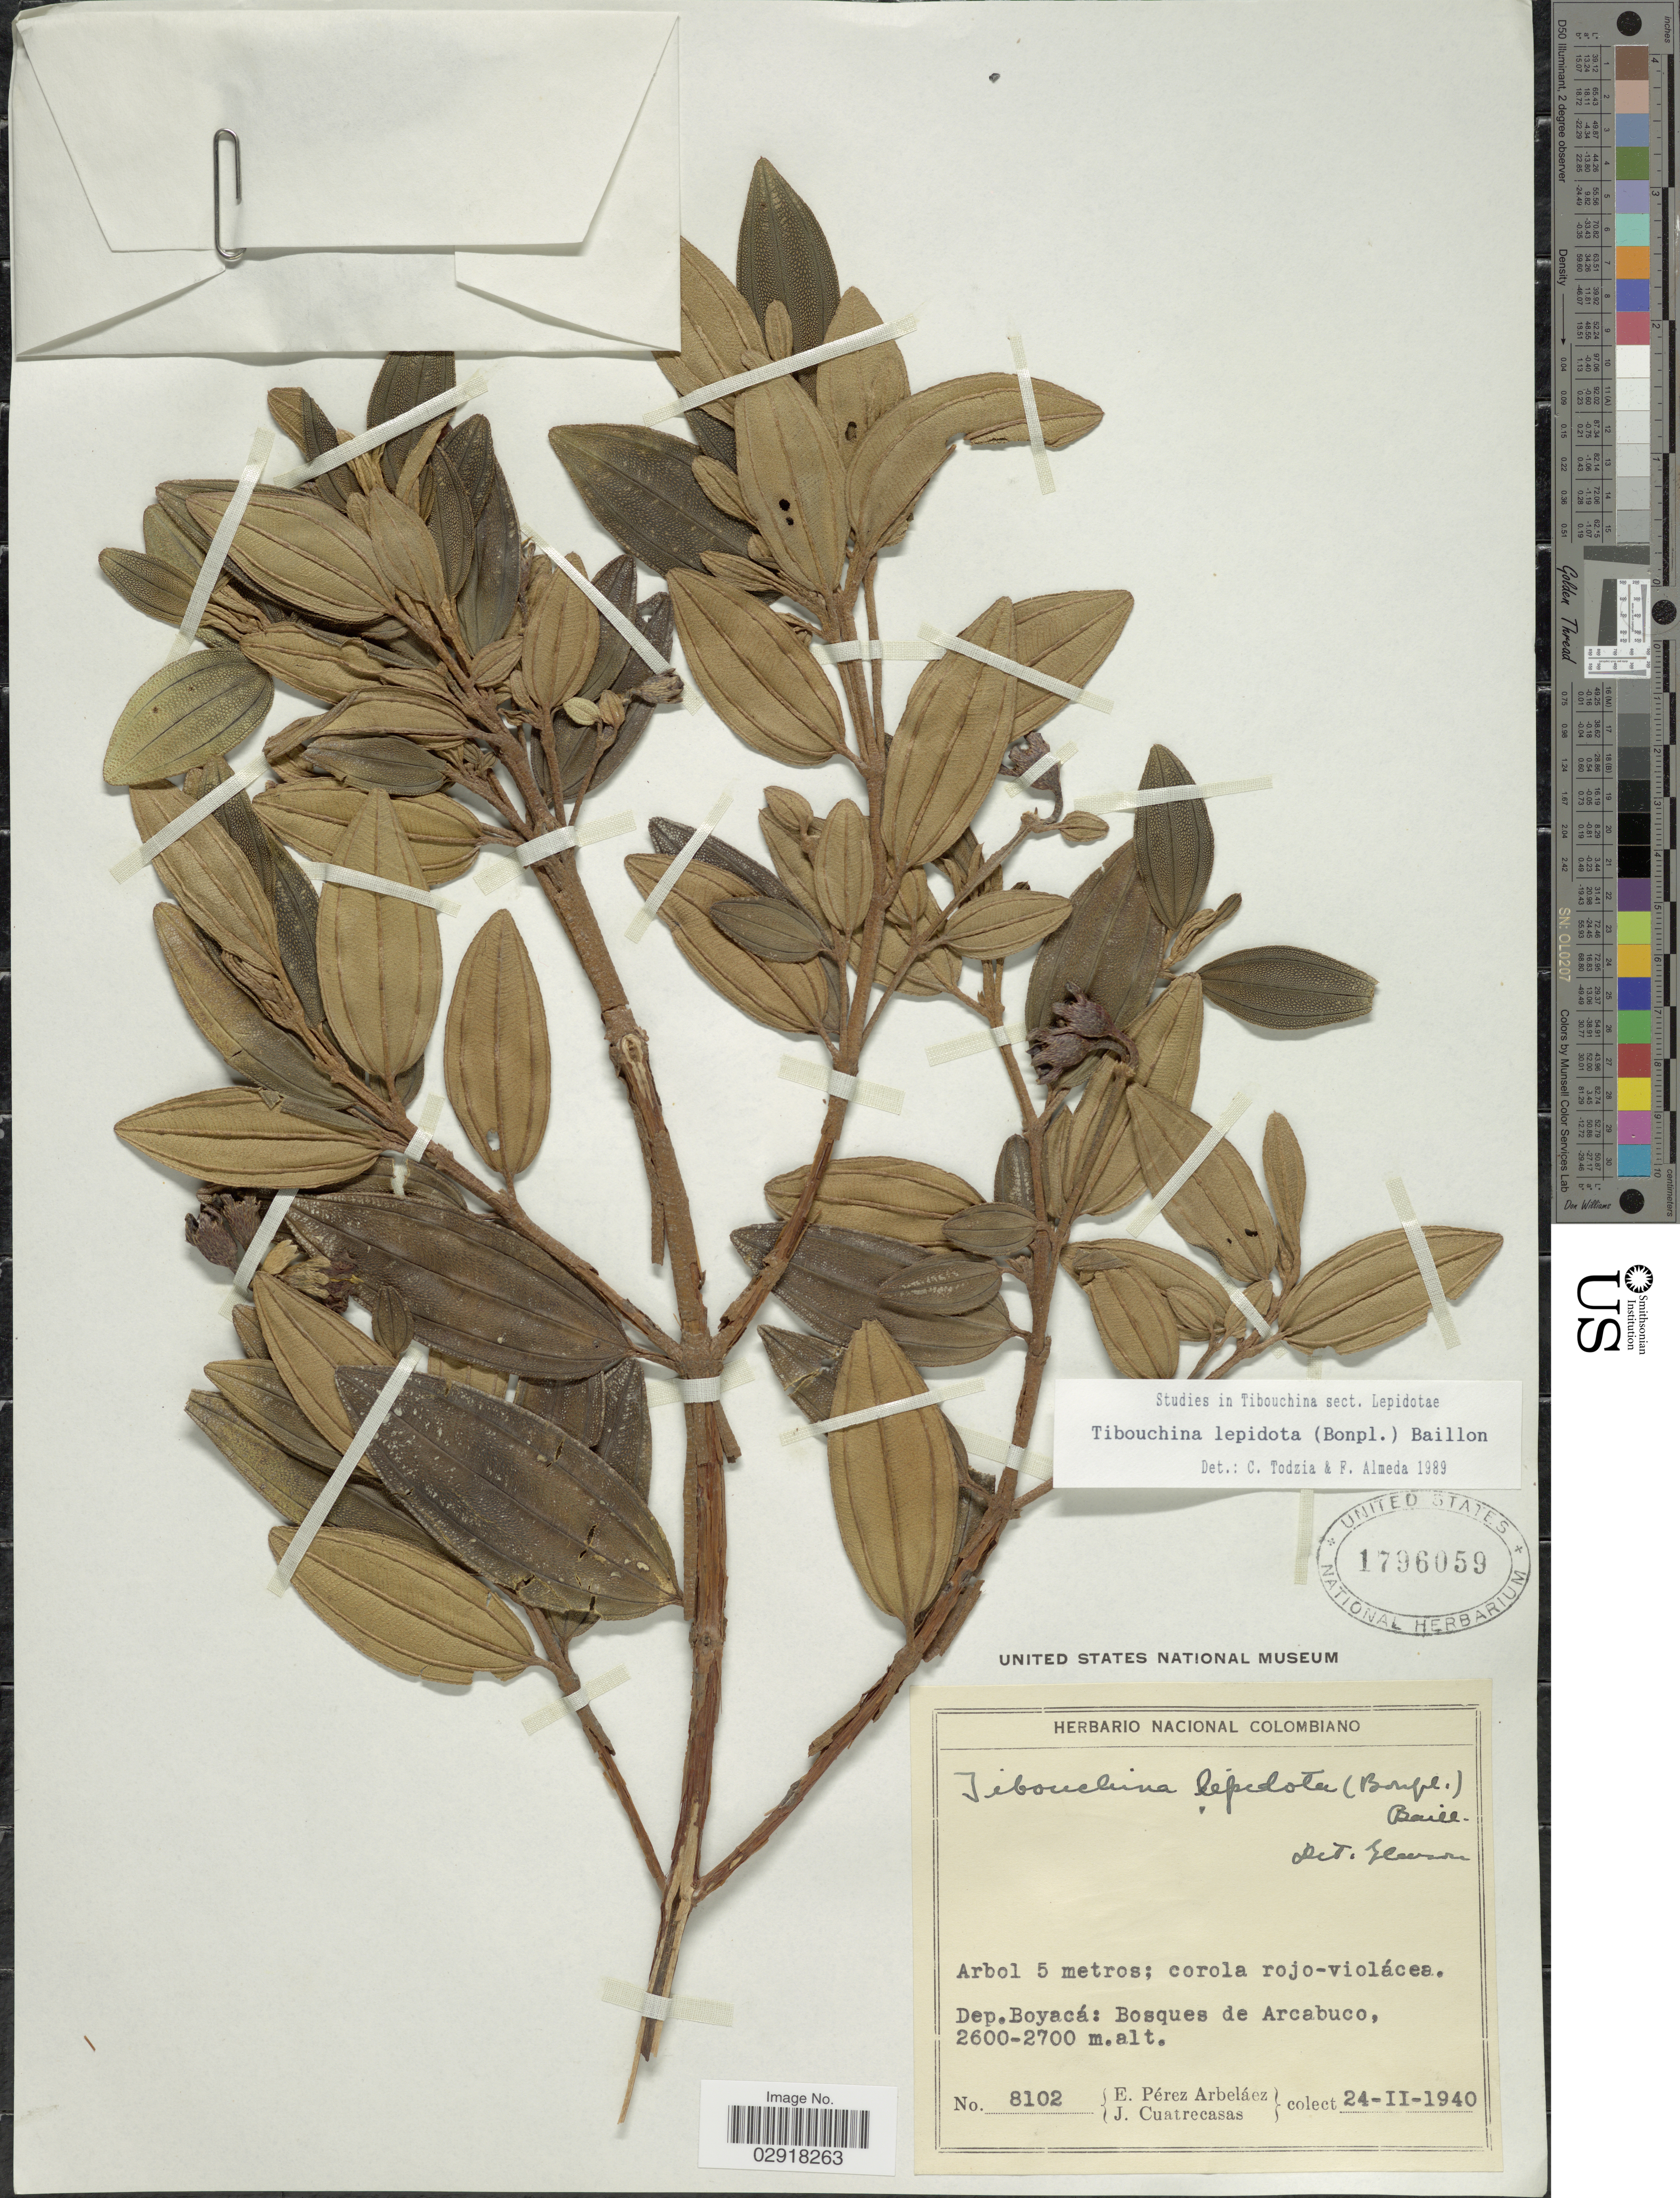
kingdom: Plantae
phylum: Tracheophyta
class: Magnoliopsida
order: Myrtales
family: Melastomataceae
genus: Andesanthus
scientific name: Andesanthus lepidotus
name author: (Humb. & Bonpl.) P.J.F. Guim. & Michelang.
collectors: E. Pérez Arbeláez & J. Cuatrecasas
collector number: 8102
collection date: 1940-02-24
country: Colombia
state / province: Boyacá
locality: Dep. Boyacá: Bosques de Arcabuco.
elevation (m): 2600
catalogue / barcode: US 1796059